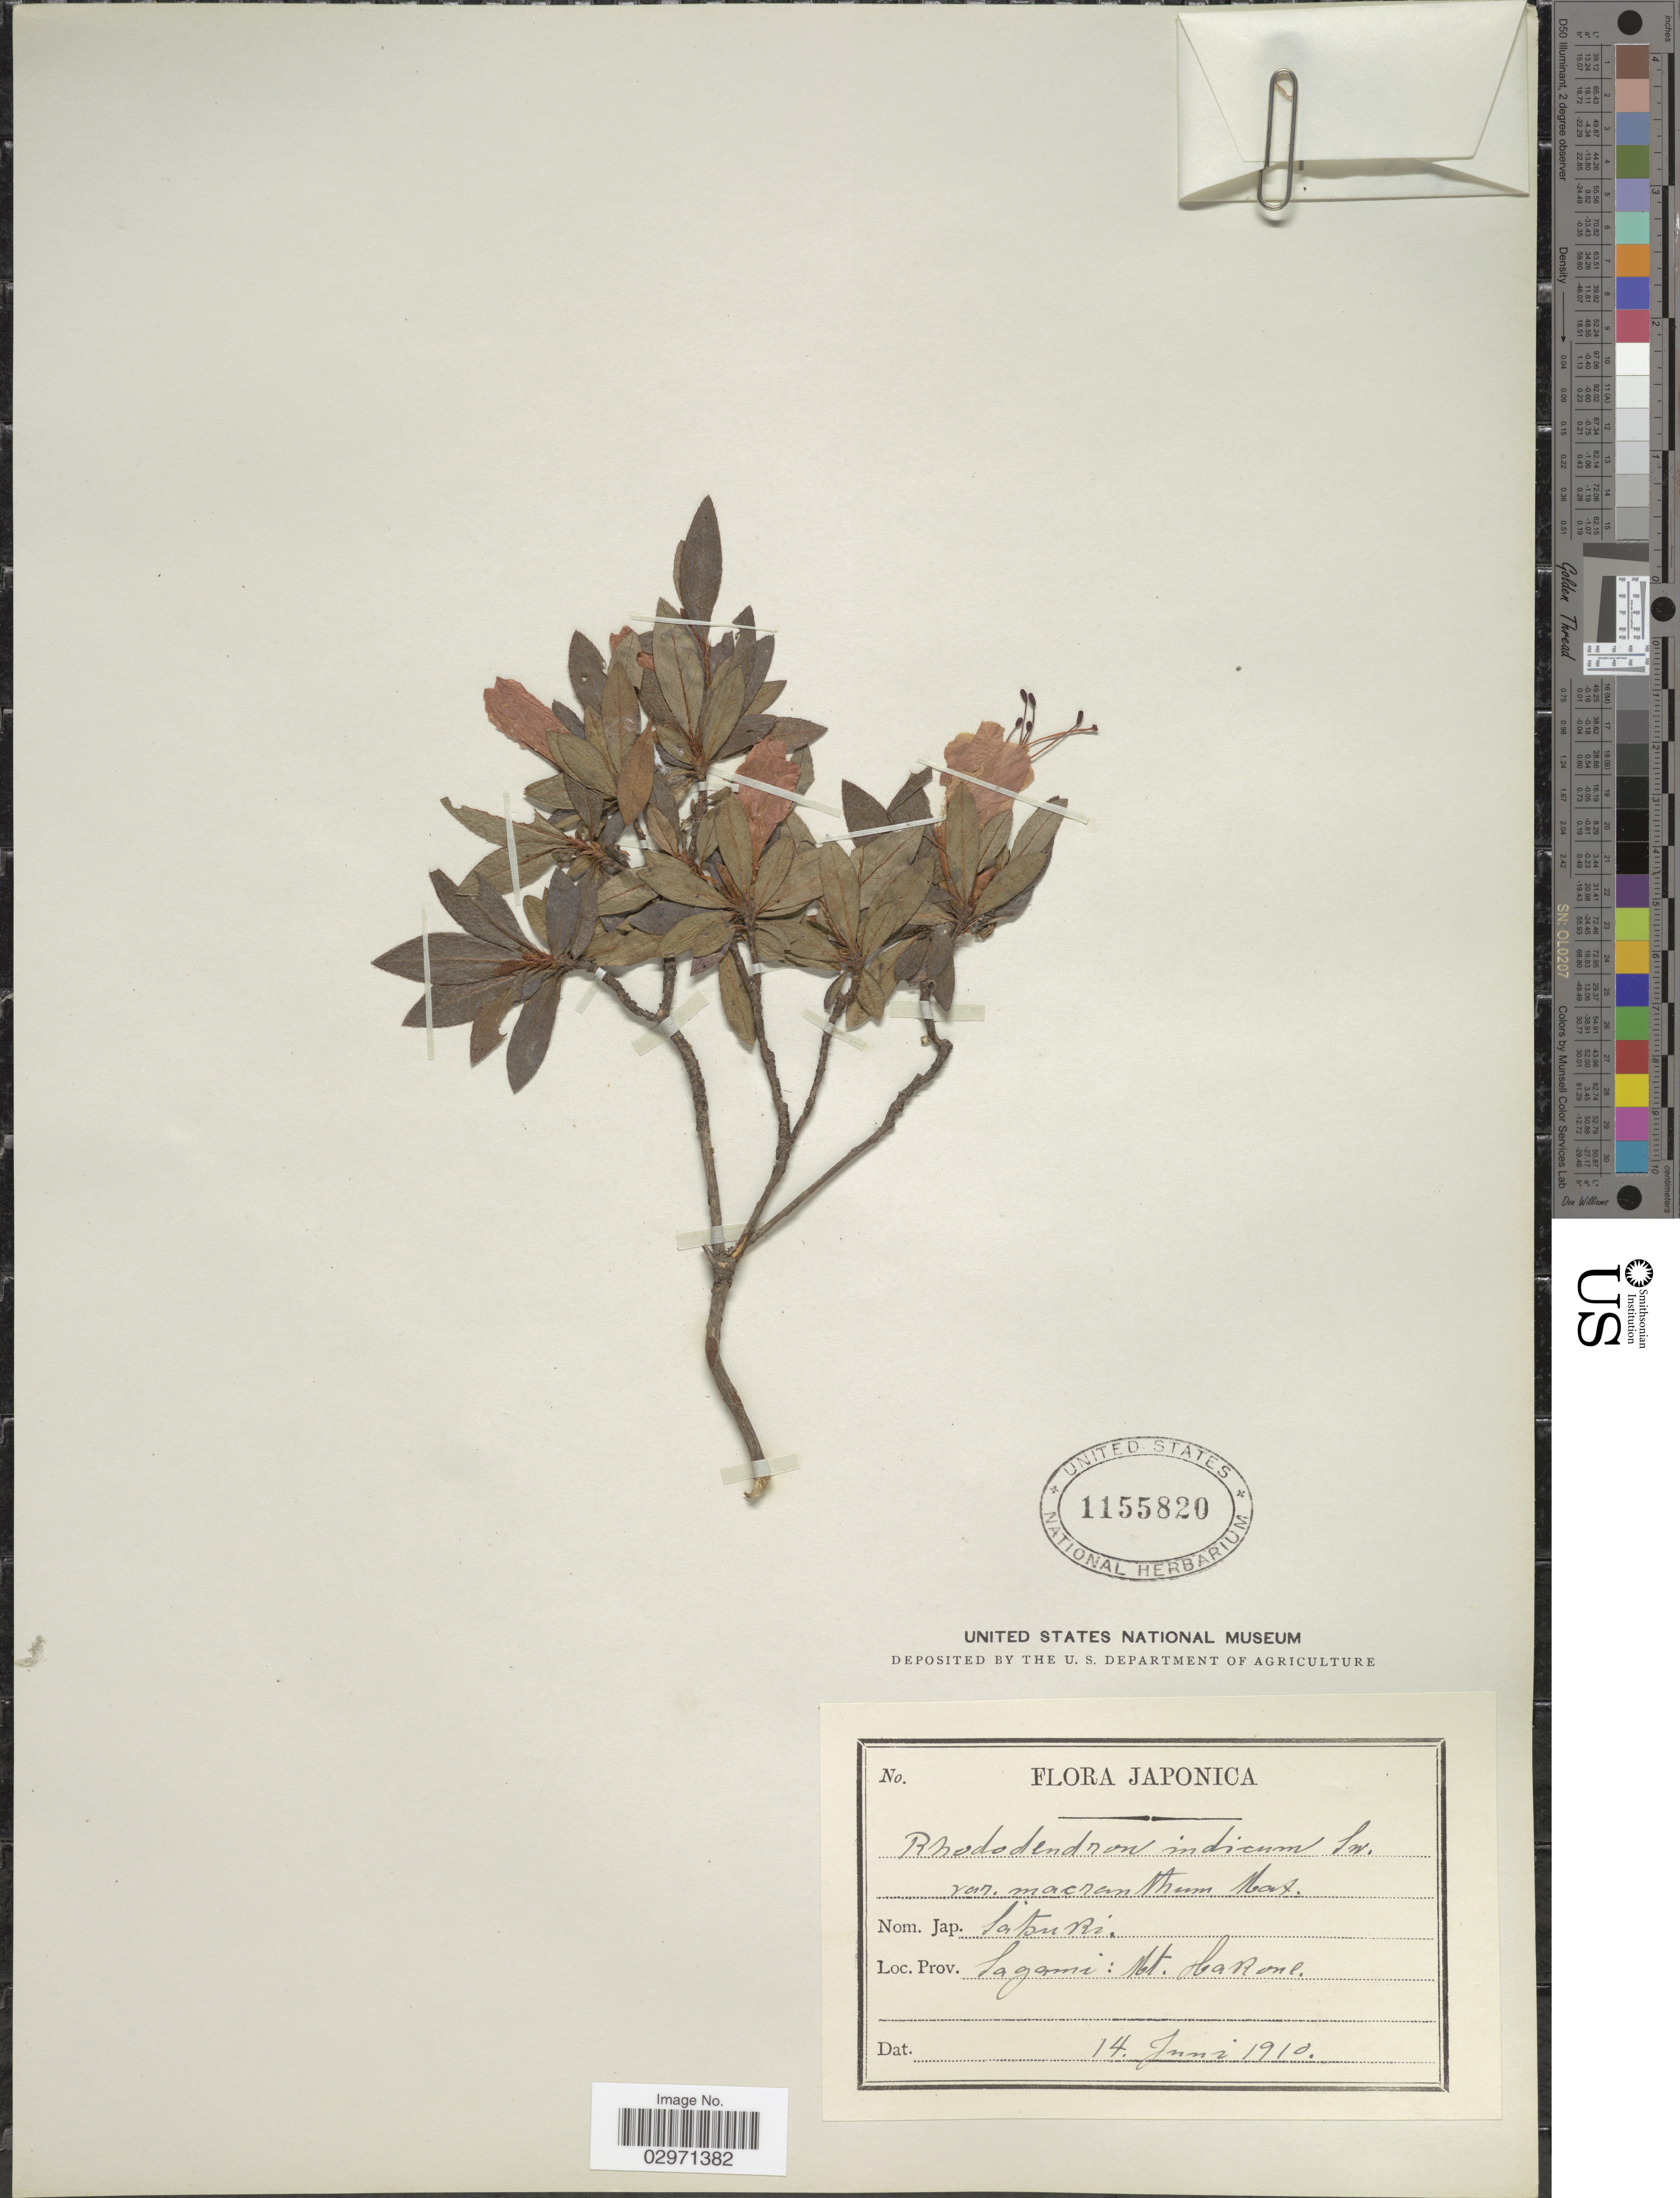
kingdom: Plantae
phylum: Tracheophyta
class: Magnoliopsida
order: Ericales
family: Ericaceae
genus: Rhododendron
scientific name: Rhododendron indicum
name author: (L.) Sweet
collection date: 1910-06-14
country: Japan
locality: Sagami: Mt. Hakone.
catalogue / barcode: US 1155820